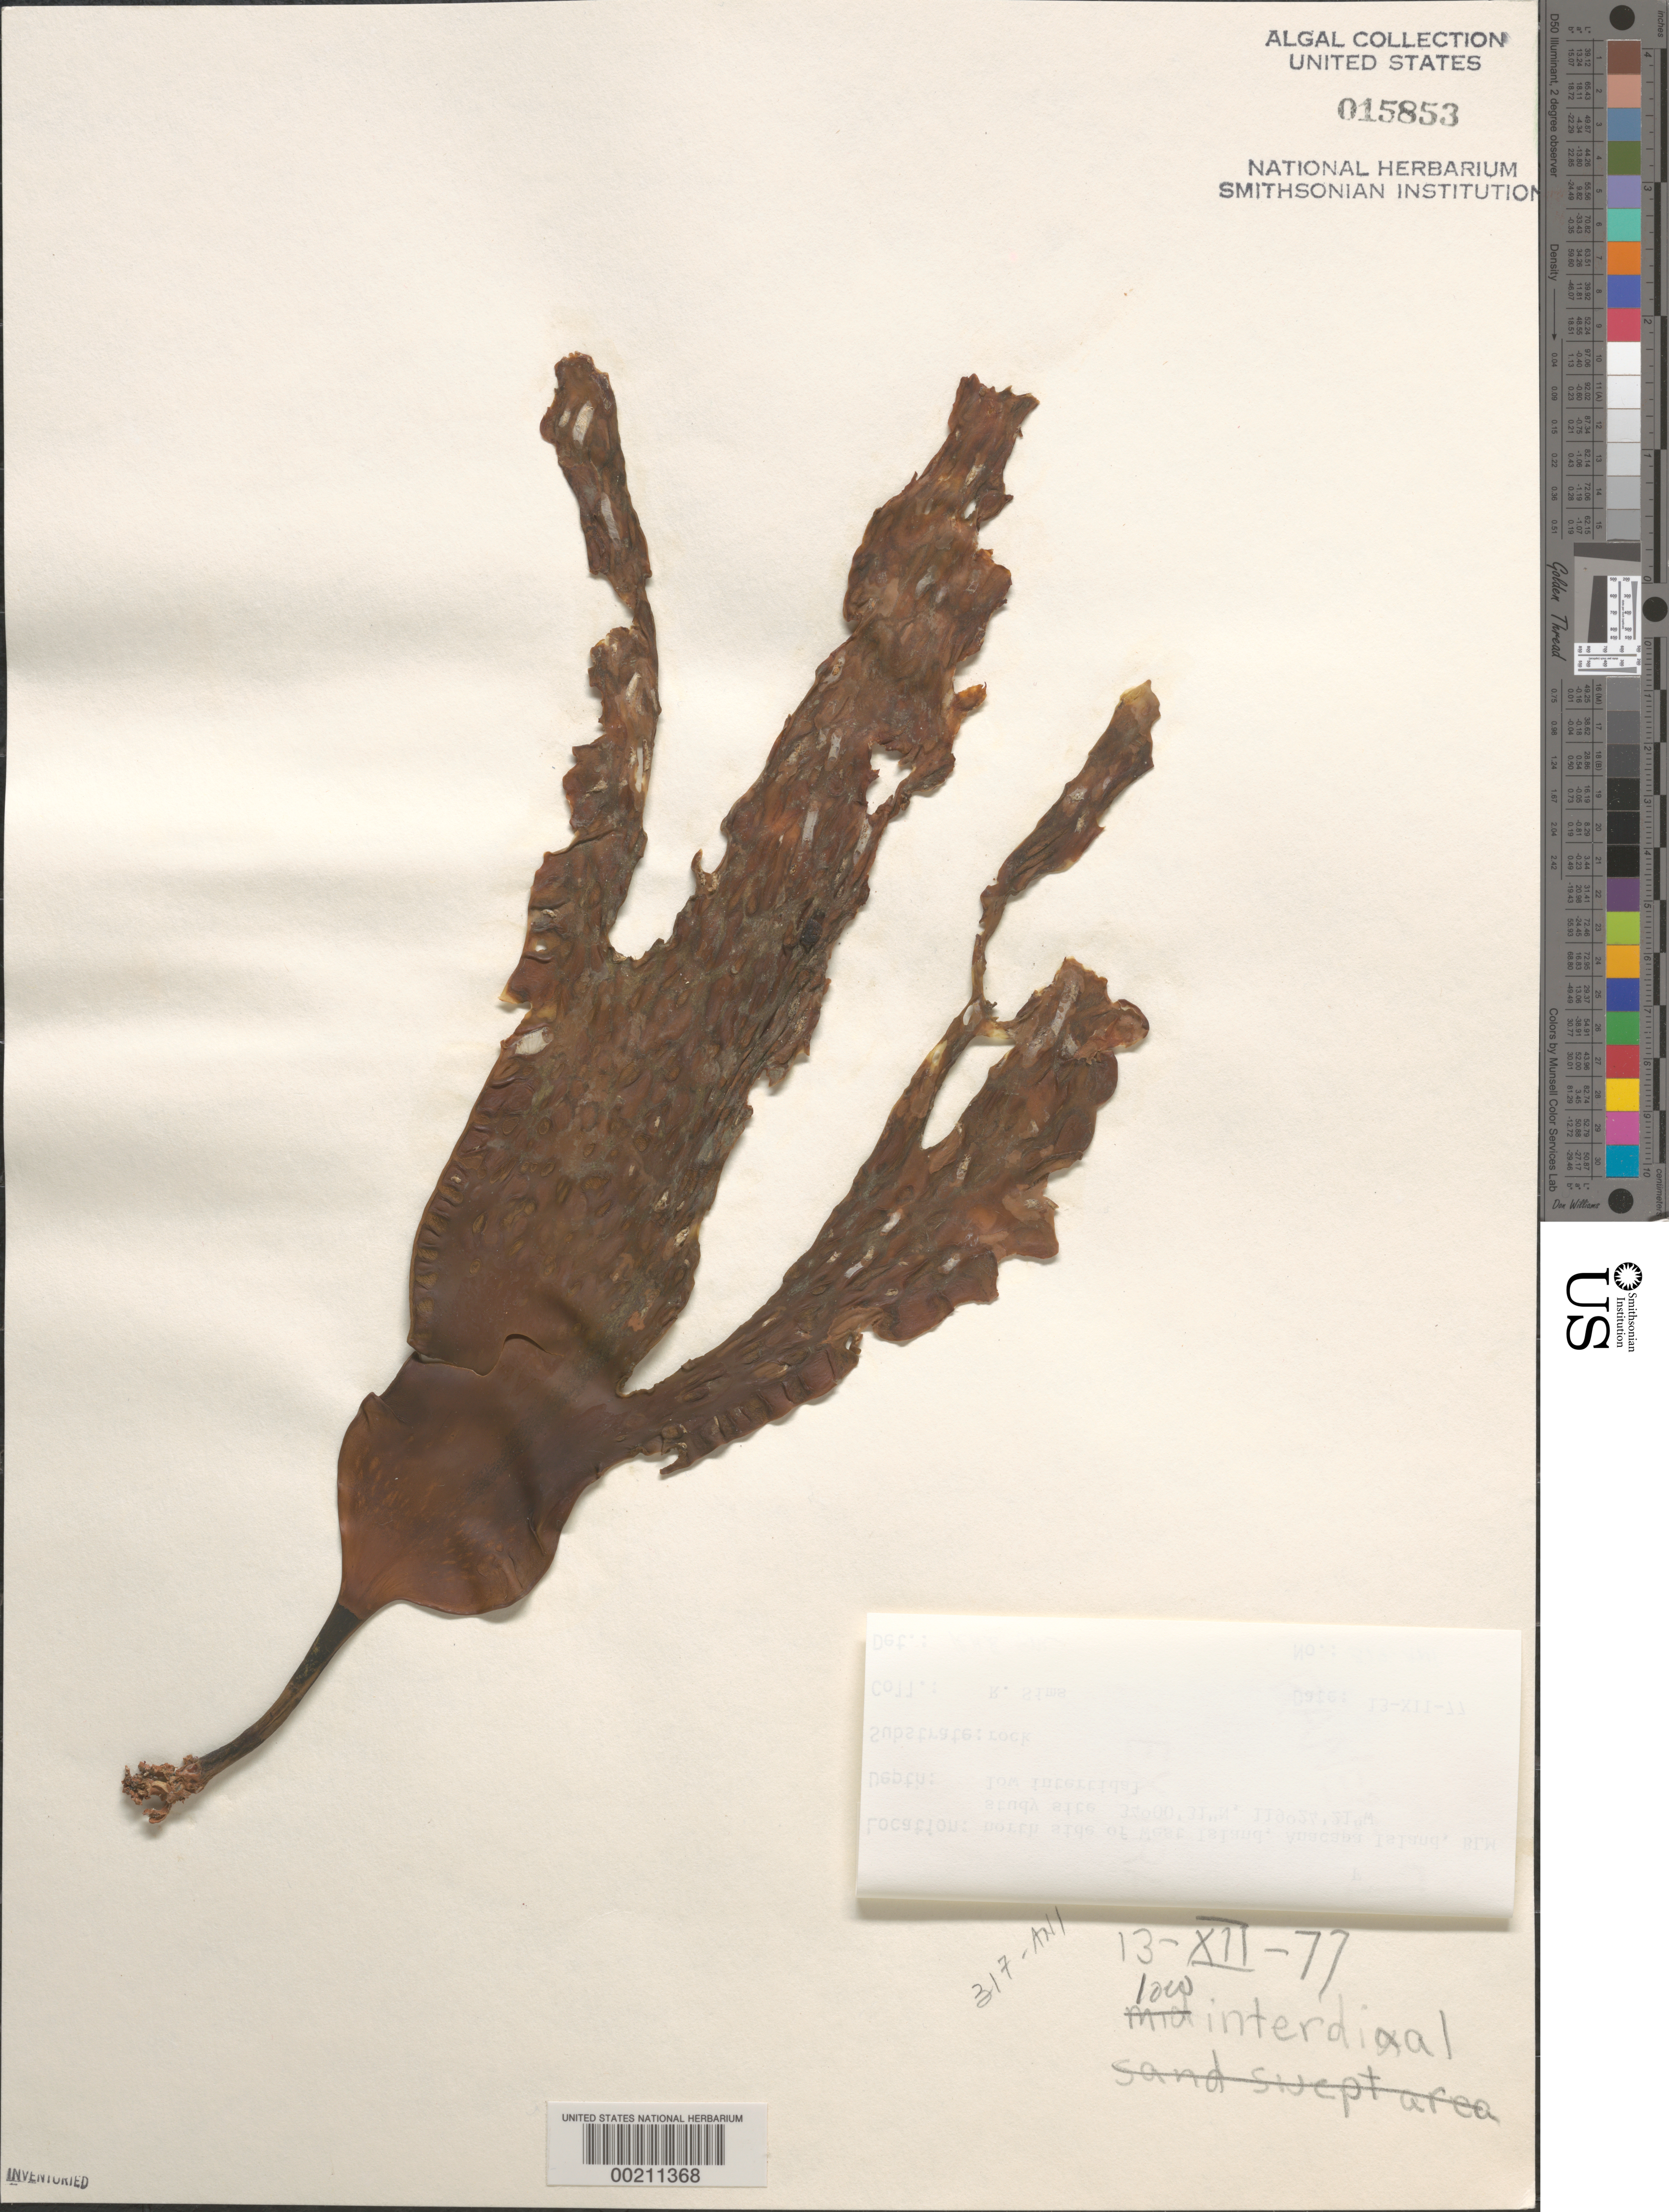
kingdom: Chromista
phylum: Ochrophyta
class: Phaeophyceae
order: Laminariales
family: Laminariaceae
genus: Laminaria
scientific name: Laminaria farlowii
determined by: Sims, Robert H.; Murray, S. N.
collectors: R. H. Sims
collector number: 317-ANI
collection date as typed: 13 Dec 1977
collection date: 1977-12-13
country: United States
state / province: California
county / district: Ventura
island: Anacapa Island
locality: North side of west island, northwest end of Frenchy's Cove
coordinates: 34 00'31"N, 119 24'21"W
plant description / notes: BLM-SOCALBIGHT Rocky Intertidal Survey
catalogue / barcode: US 15853